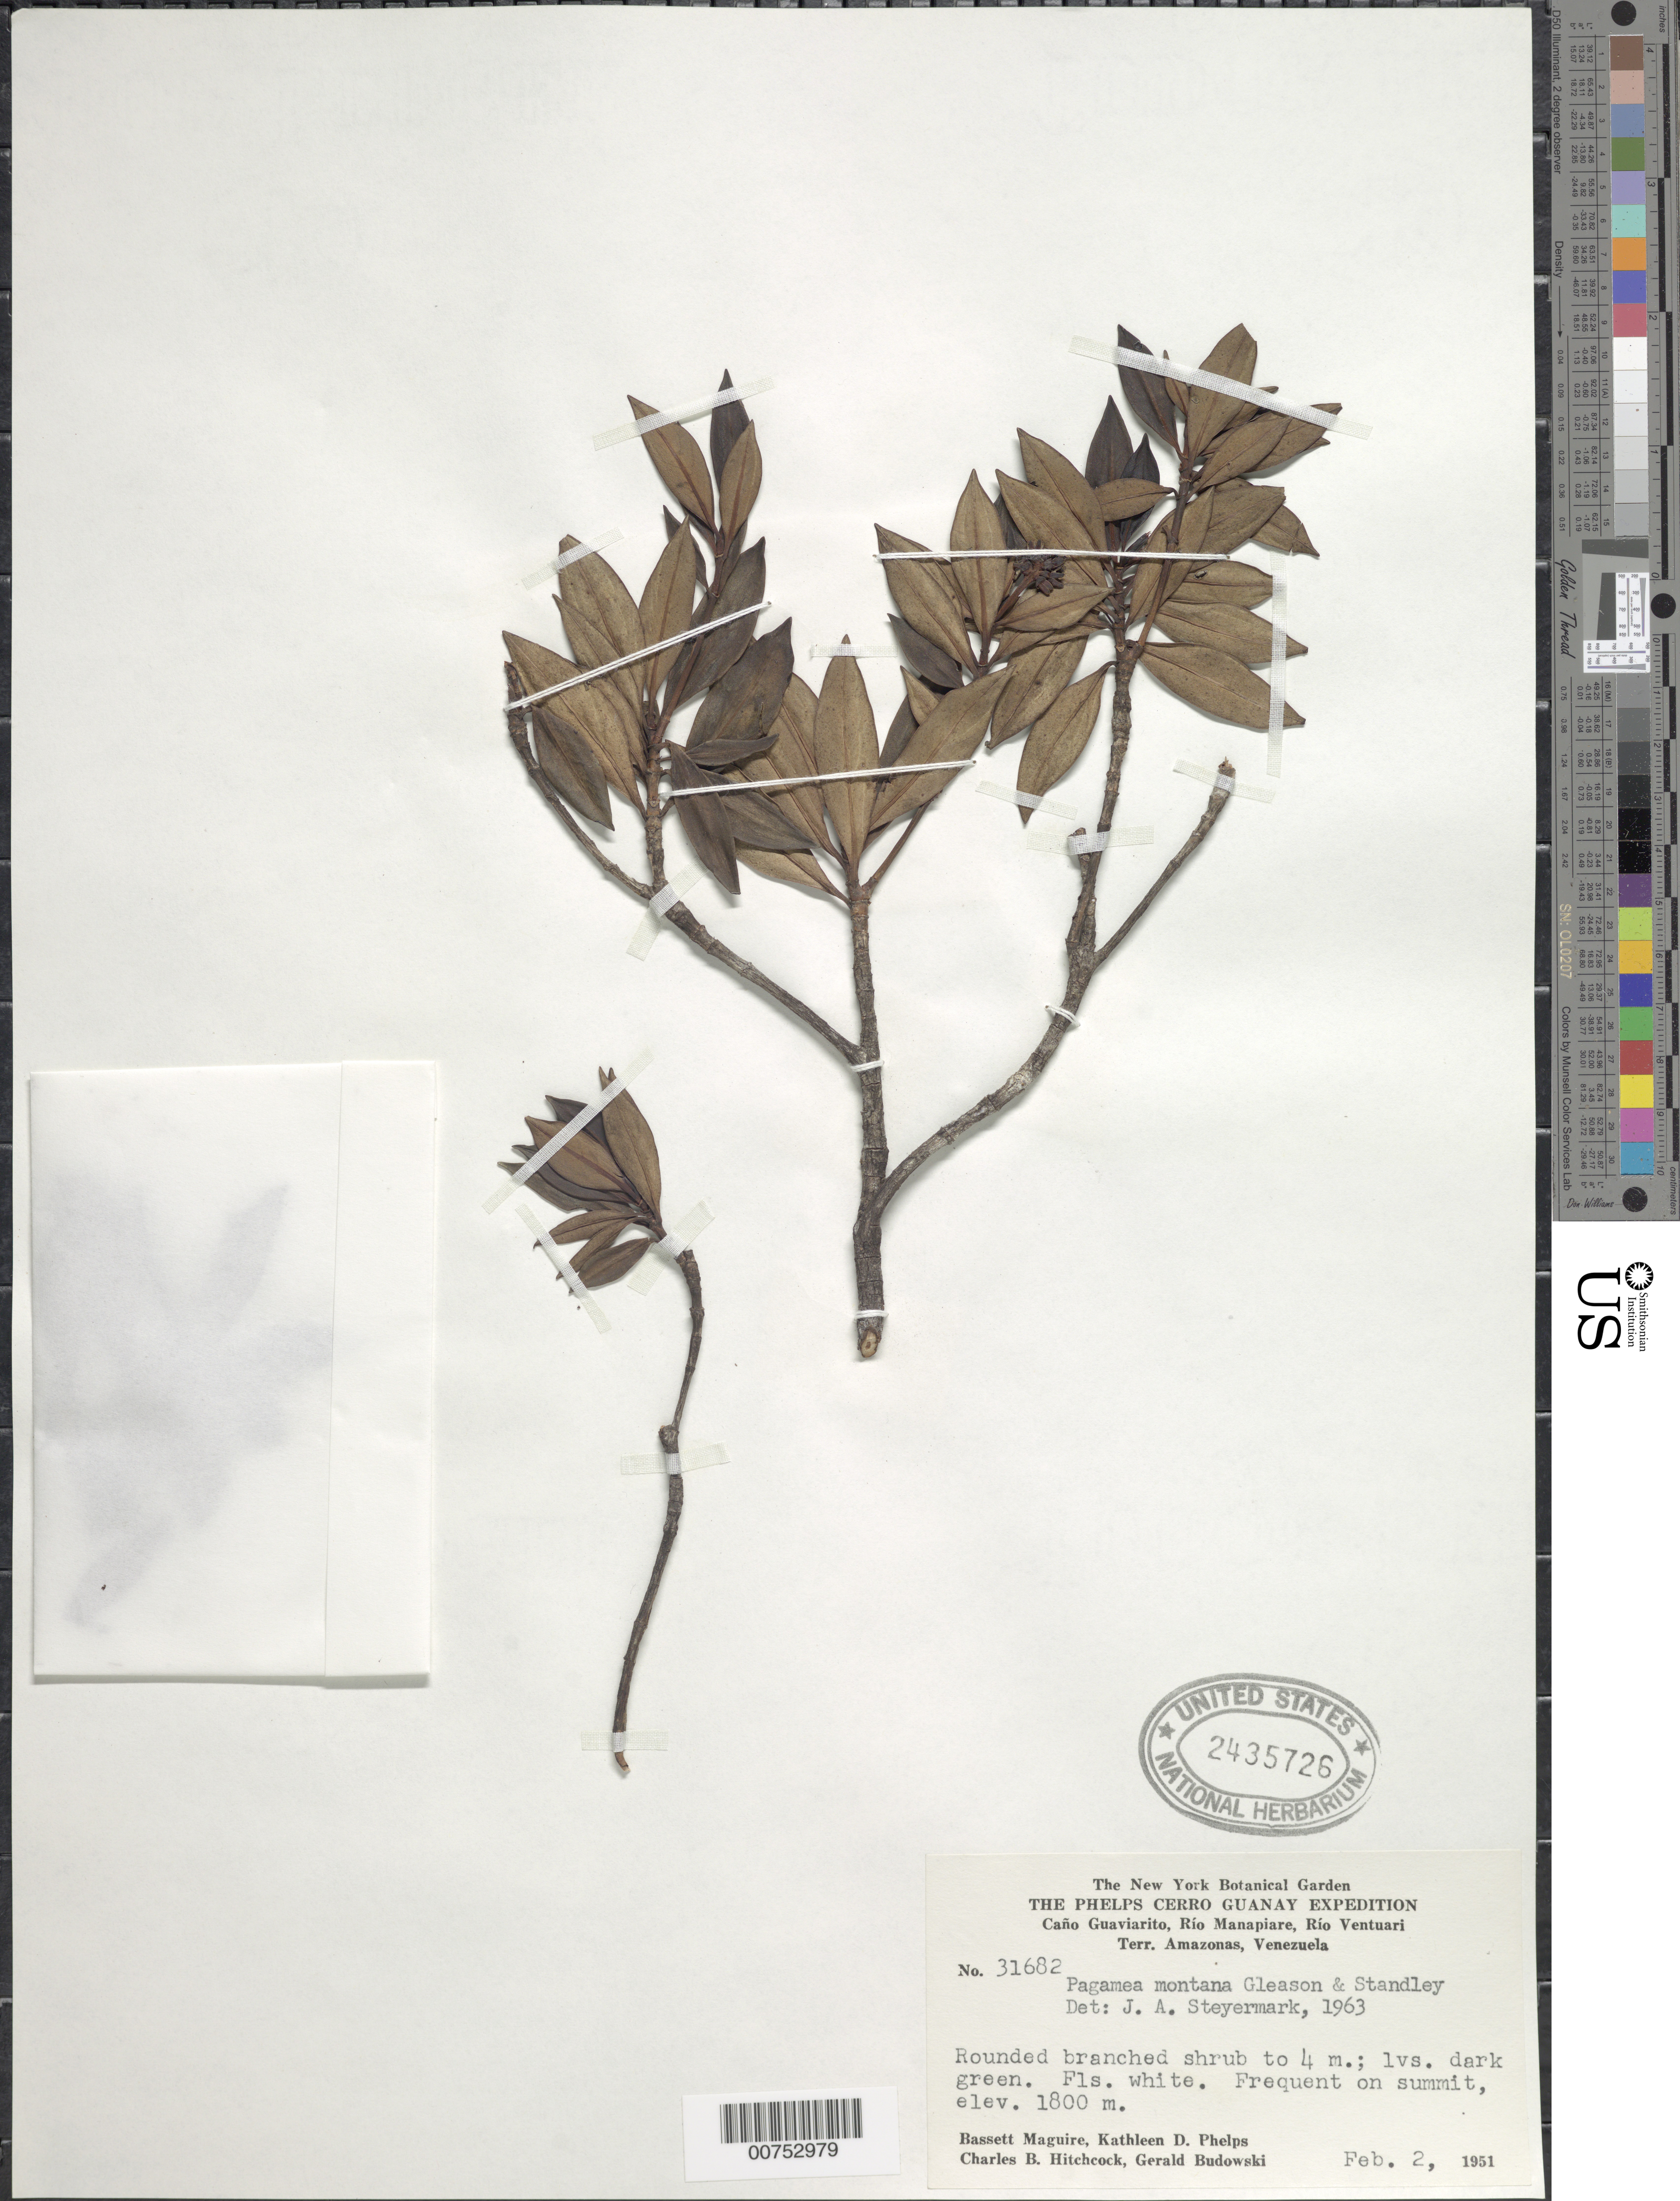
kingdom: Plantae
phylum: Tracheophyta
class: Magnoliopsida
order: Gentianales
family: Rubiaceae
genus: Pagamea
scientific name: Pagamea montana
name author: Gleason & Standl.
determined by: Steyermark, Julian A., (VEN)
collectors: B. Maguire, K. D. Phelps, C. B. Hitchcock & G. Budowski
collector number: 31682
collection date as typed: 2-Feb-51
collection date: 1951-02-02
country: Venezuela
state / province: Amazonas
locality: Caño Guaviarito, Río Manapiare, Río Ventuari, Cerro Guanay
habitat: Summit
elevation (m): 1800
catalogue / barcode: US 2435726